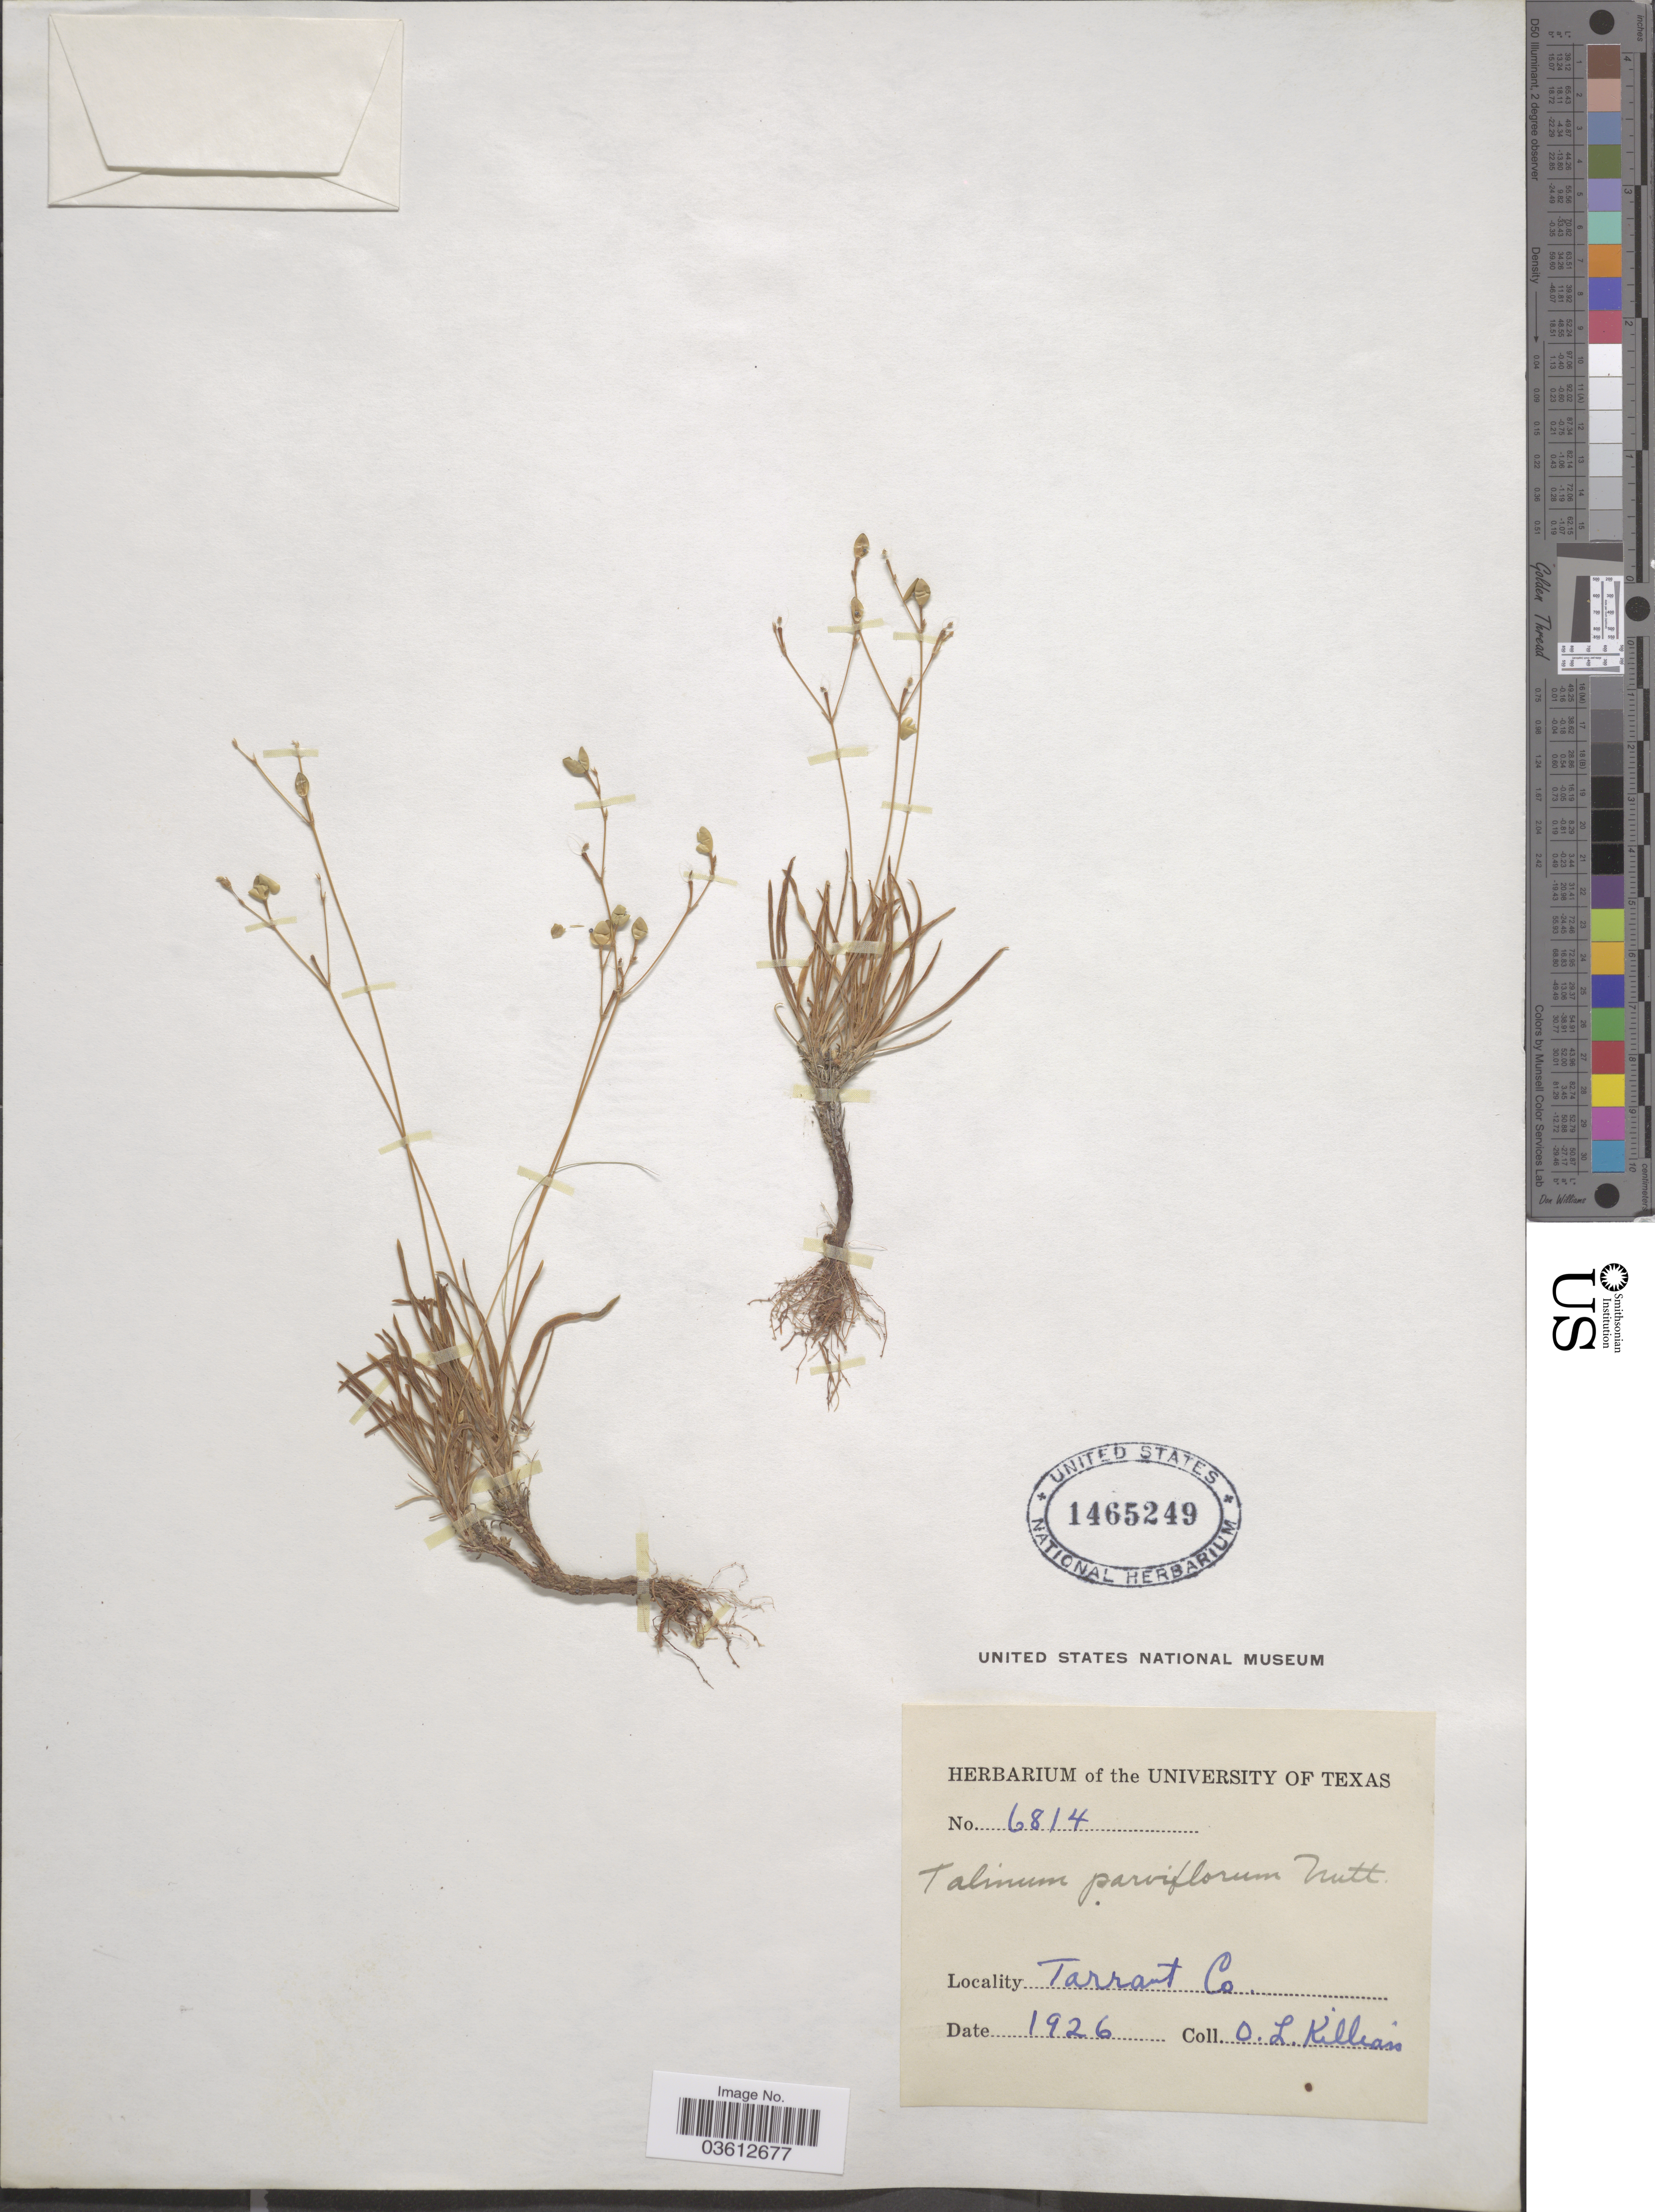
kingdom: Plantae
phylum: Tracheophyta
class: Magnoliopsida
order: Caryophyllales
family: Talinaceae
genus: Talinum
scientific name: Talinum parviflorum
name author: Nutt.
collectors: O. Killian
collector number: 6814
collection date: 1926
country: United States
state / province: Texas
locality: Tarrant Co.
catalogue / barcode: US 1465249